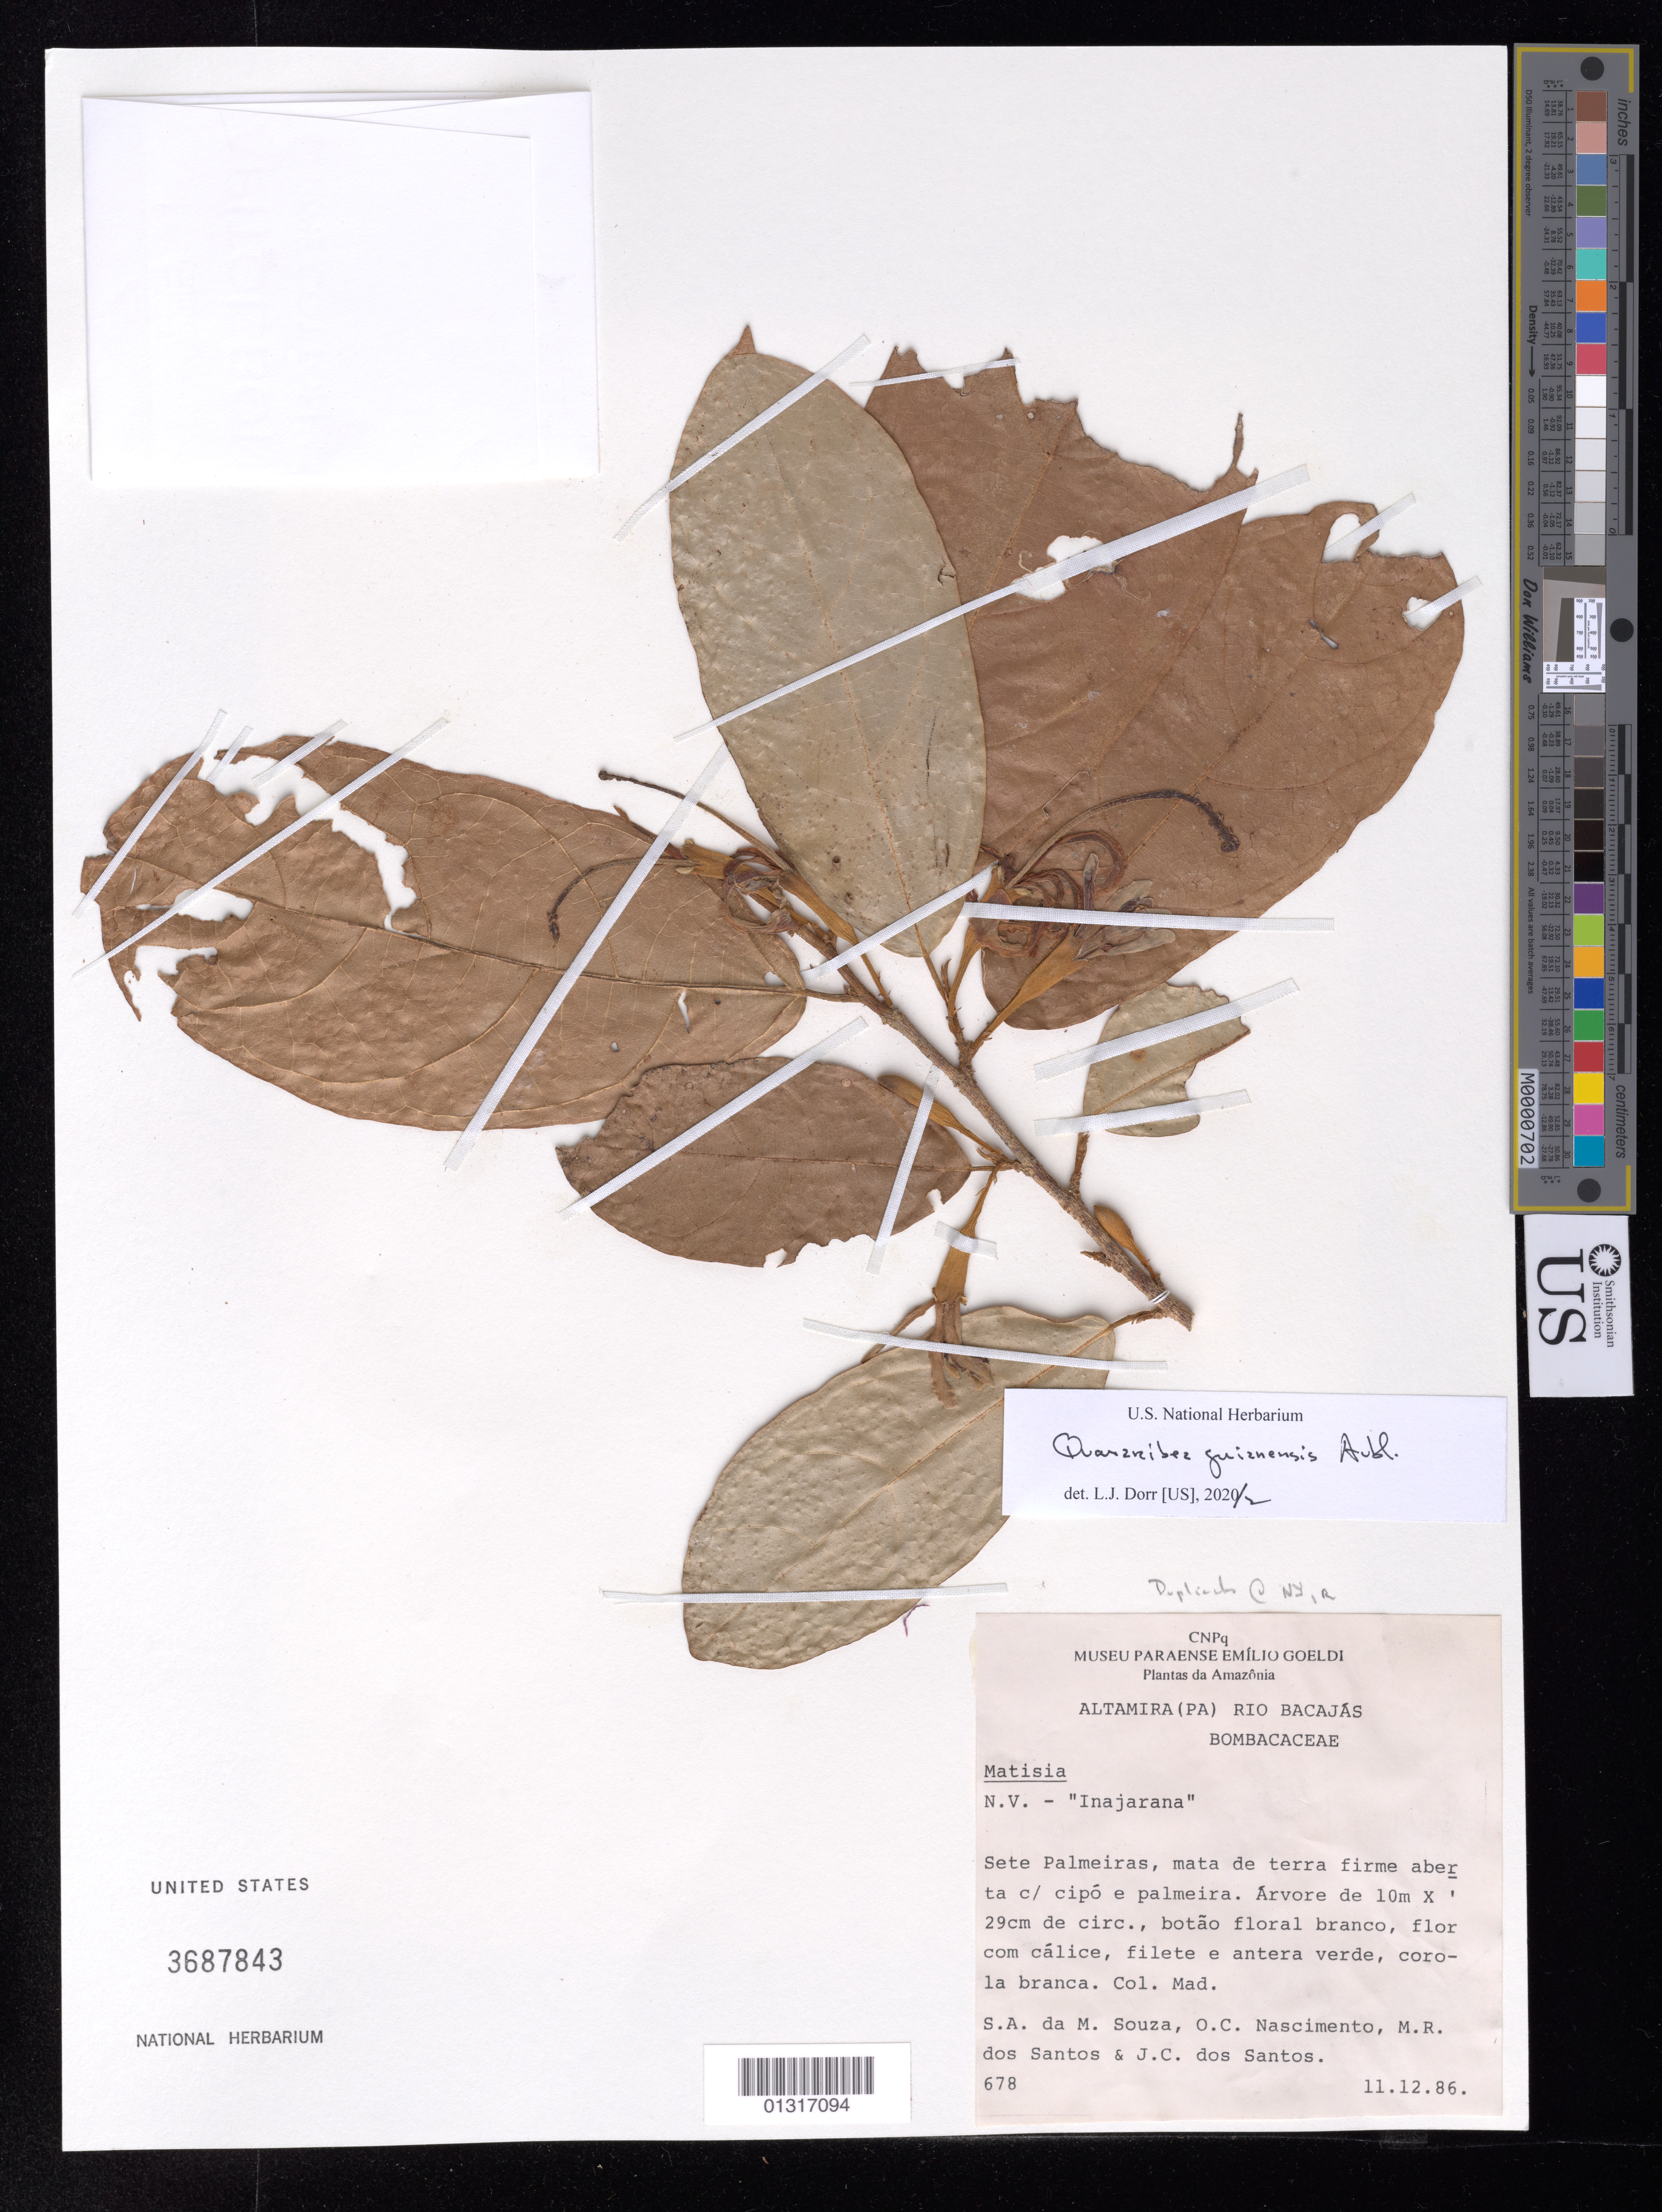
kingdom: Plantae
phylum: Tracheophyta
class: Magnoliopsida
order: Malvales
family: Malvaceae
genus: Quararibea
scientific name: Quararibea guianensis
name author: Aubl.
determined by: Dorr, L. J., (BOT), Smithsonian Institution - National Museum of Natural History (UNITED STATES)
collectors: S. A. M. Souza, O. Nascimento, J. C. Santos & M. R. Santos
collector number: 678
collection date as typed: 11 Dec 1986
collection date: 1986-12-11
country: Brazil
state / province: Para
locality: Mun. de Altamira, rio Bacajas. Sete Palmeiras.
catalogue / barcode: US 3687843